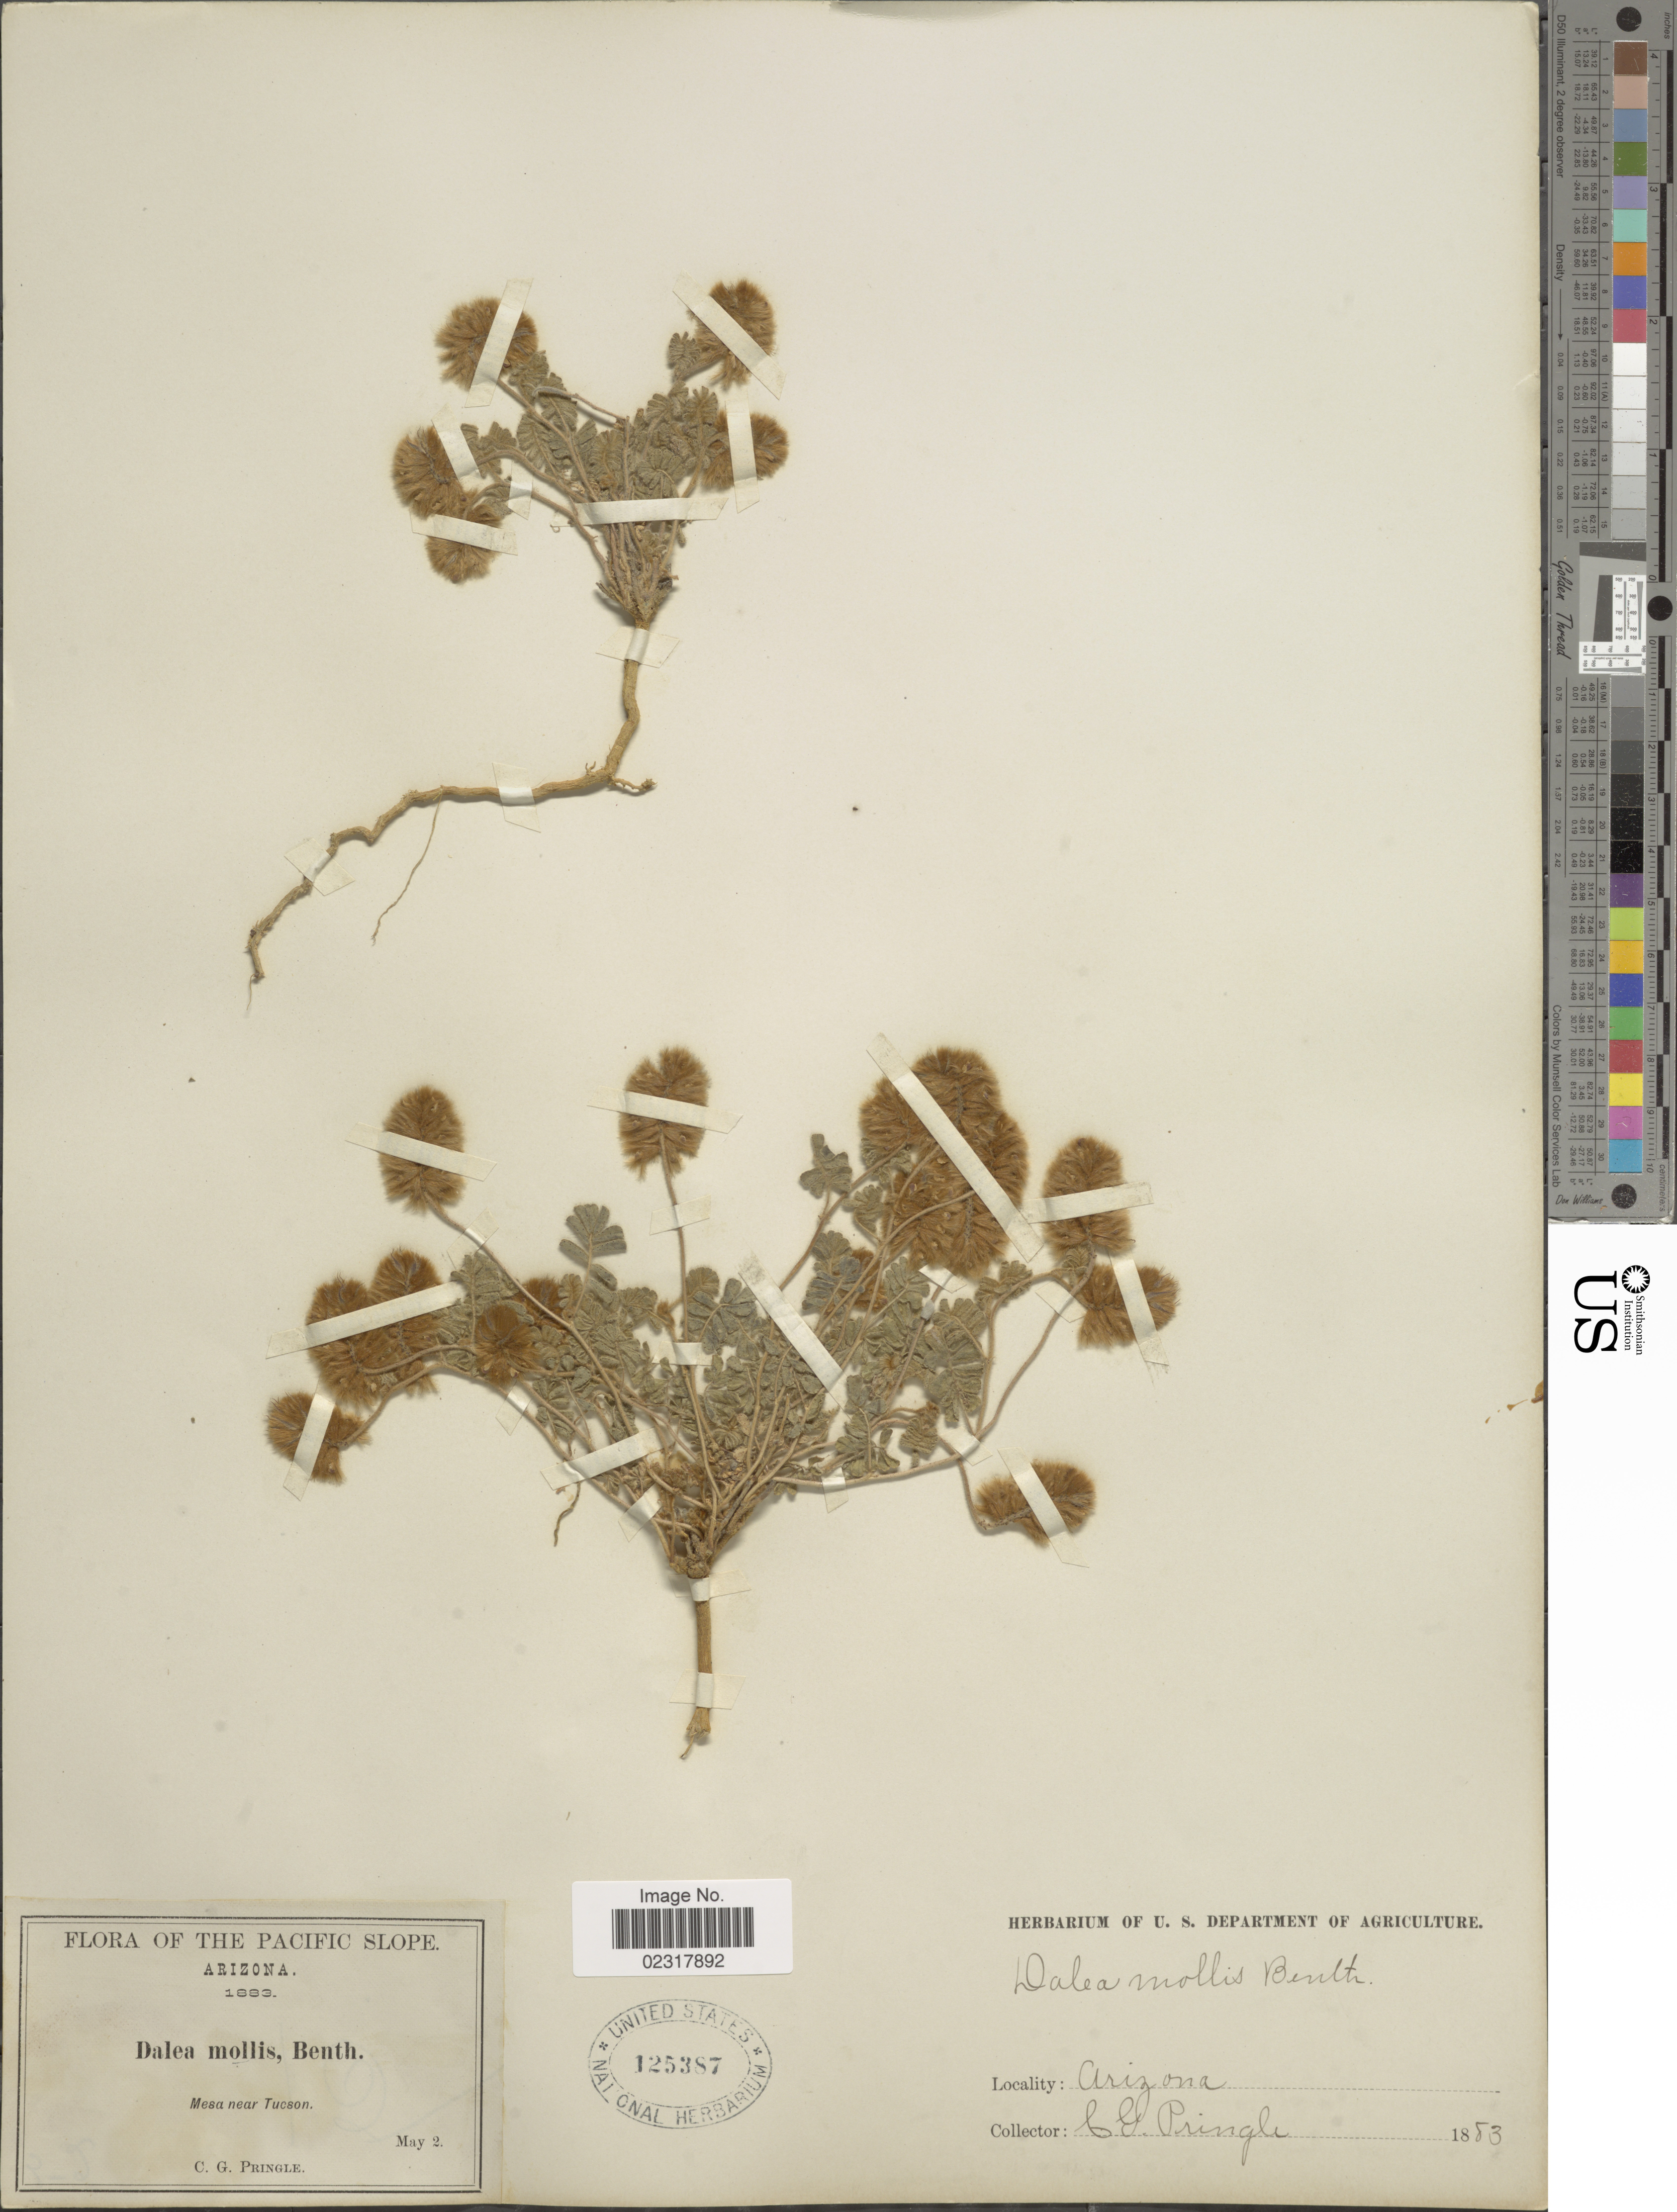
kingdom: Plantae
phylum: Tracheophyta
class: Magnoliopsida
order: Fabales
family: Fabaceae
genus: Dalea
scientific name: Dalea mollis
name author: Benth.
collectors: C. G. Pringle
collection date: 1883-05-02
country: United States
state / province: Arizona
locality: Pacific Slope. Mesa near Tucson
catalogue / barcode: US 125387